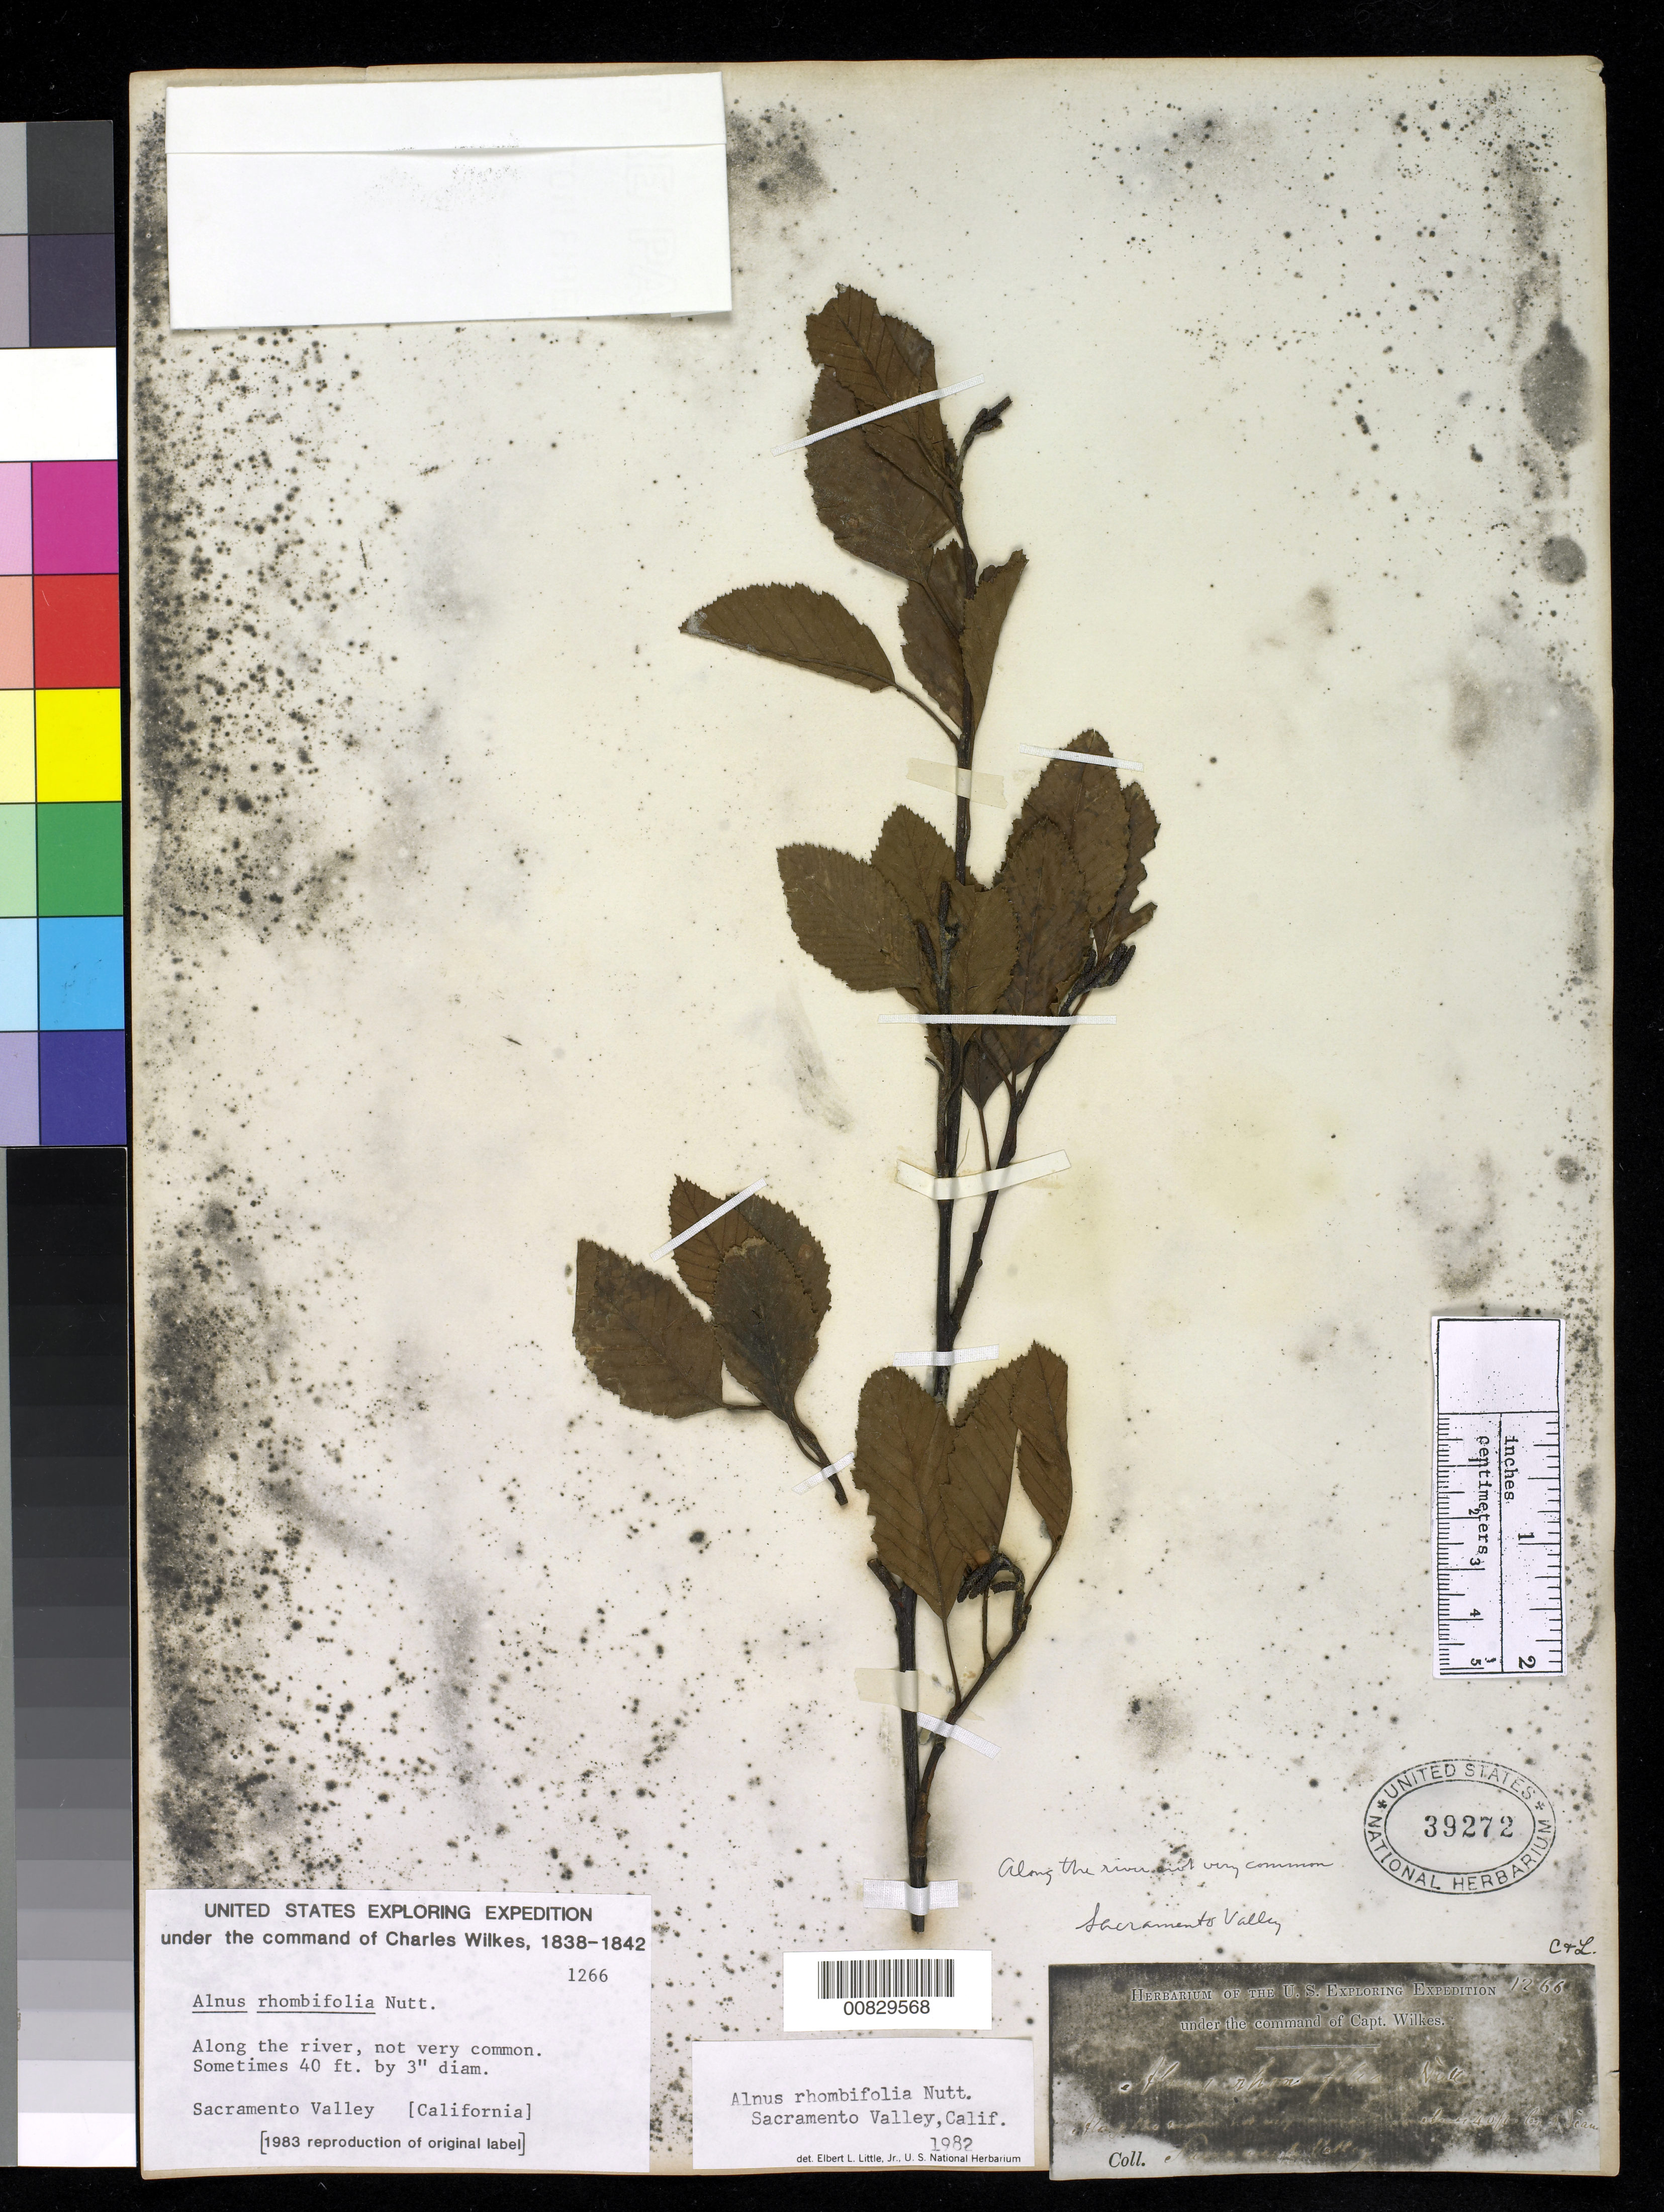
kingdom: Plantae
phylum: Tracheophyta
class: Magnoliopsida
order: Fagales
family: Betulaceae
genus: Alnus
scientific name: Alnus rhombifolia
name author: Nutt.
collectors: Wilkes Explor. Exped.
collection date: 1838/1842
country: United States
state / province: California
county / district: Sacramento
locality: Sacramento Valley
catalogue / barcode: US 39272